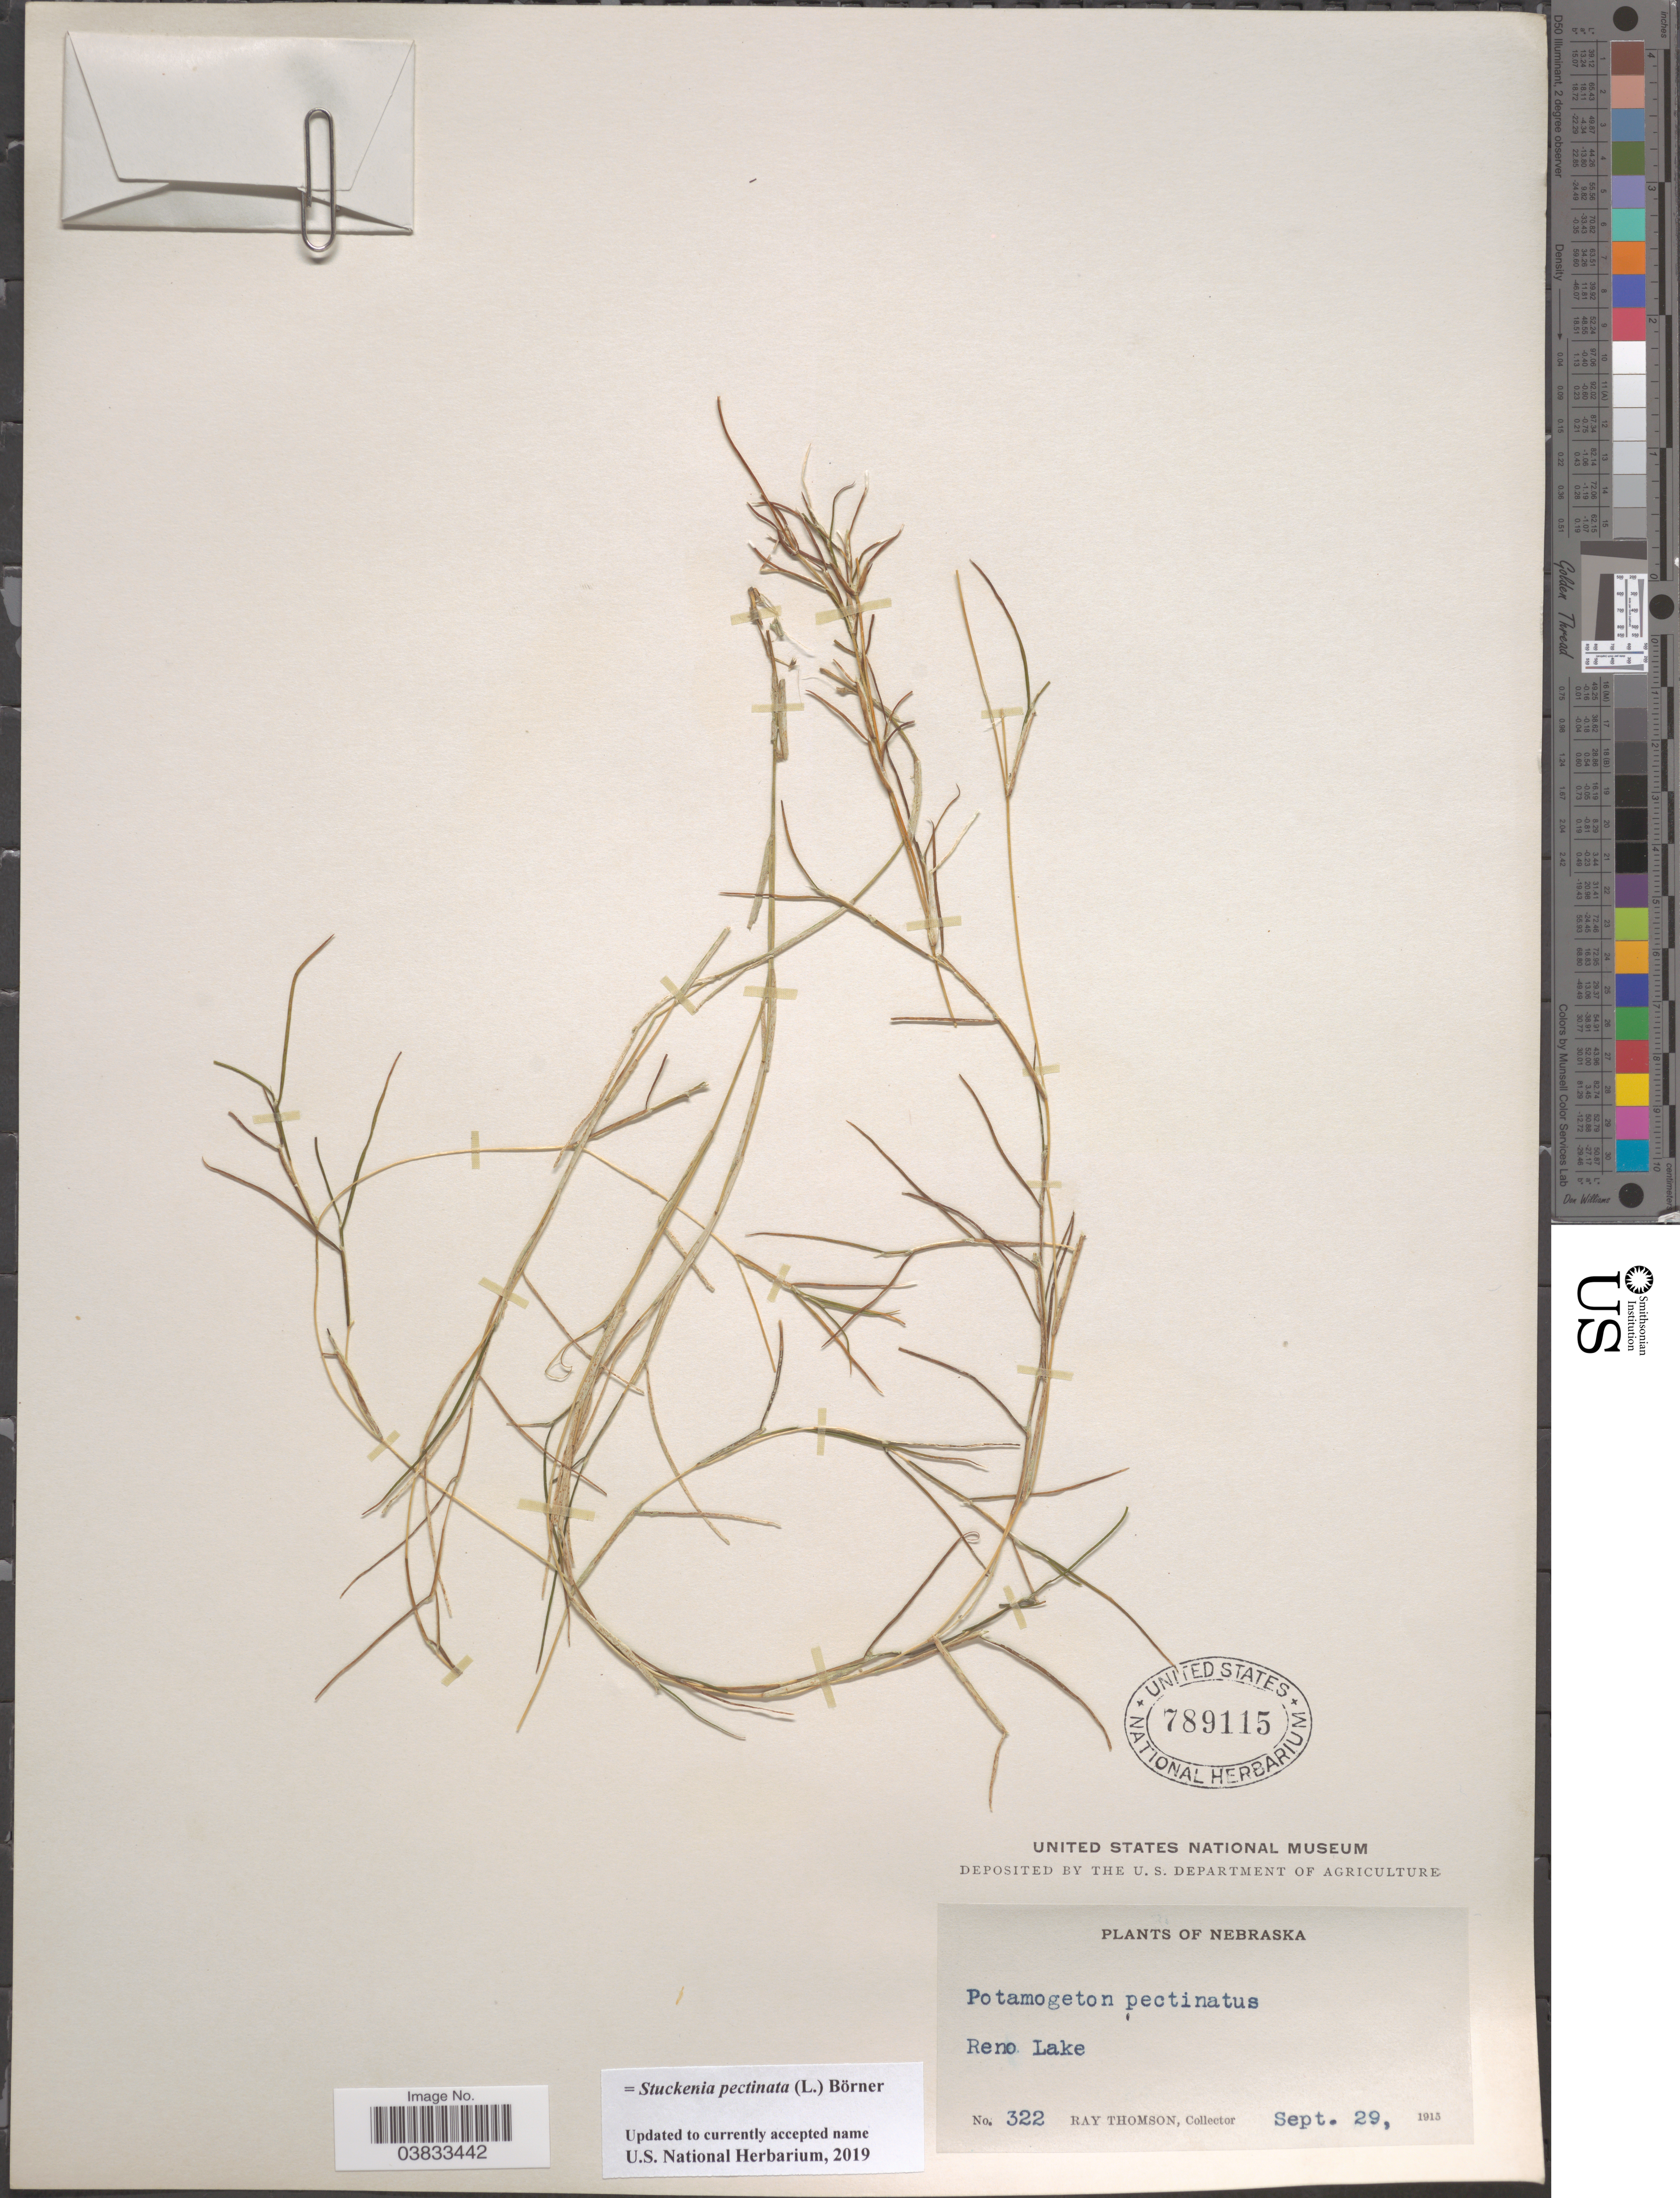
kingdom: Plantae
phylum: Tracheophyta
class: Liliopsida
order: Alismatales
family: Potamogetonaceae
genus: Stuckenia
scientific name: Stuckenia pectinata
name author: (L.) Börner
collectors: R. Thomson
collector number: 322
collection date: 1915-09-29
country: United States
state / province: Nebraska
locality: Reno Lake.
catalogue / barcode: US 789115